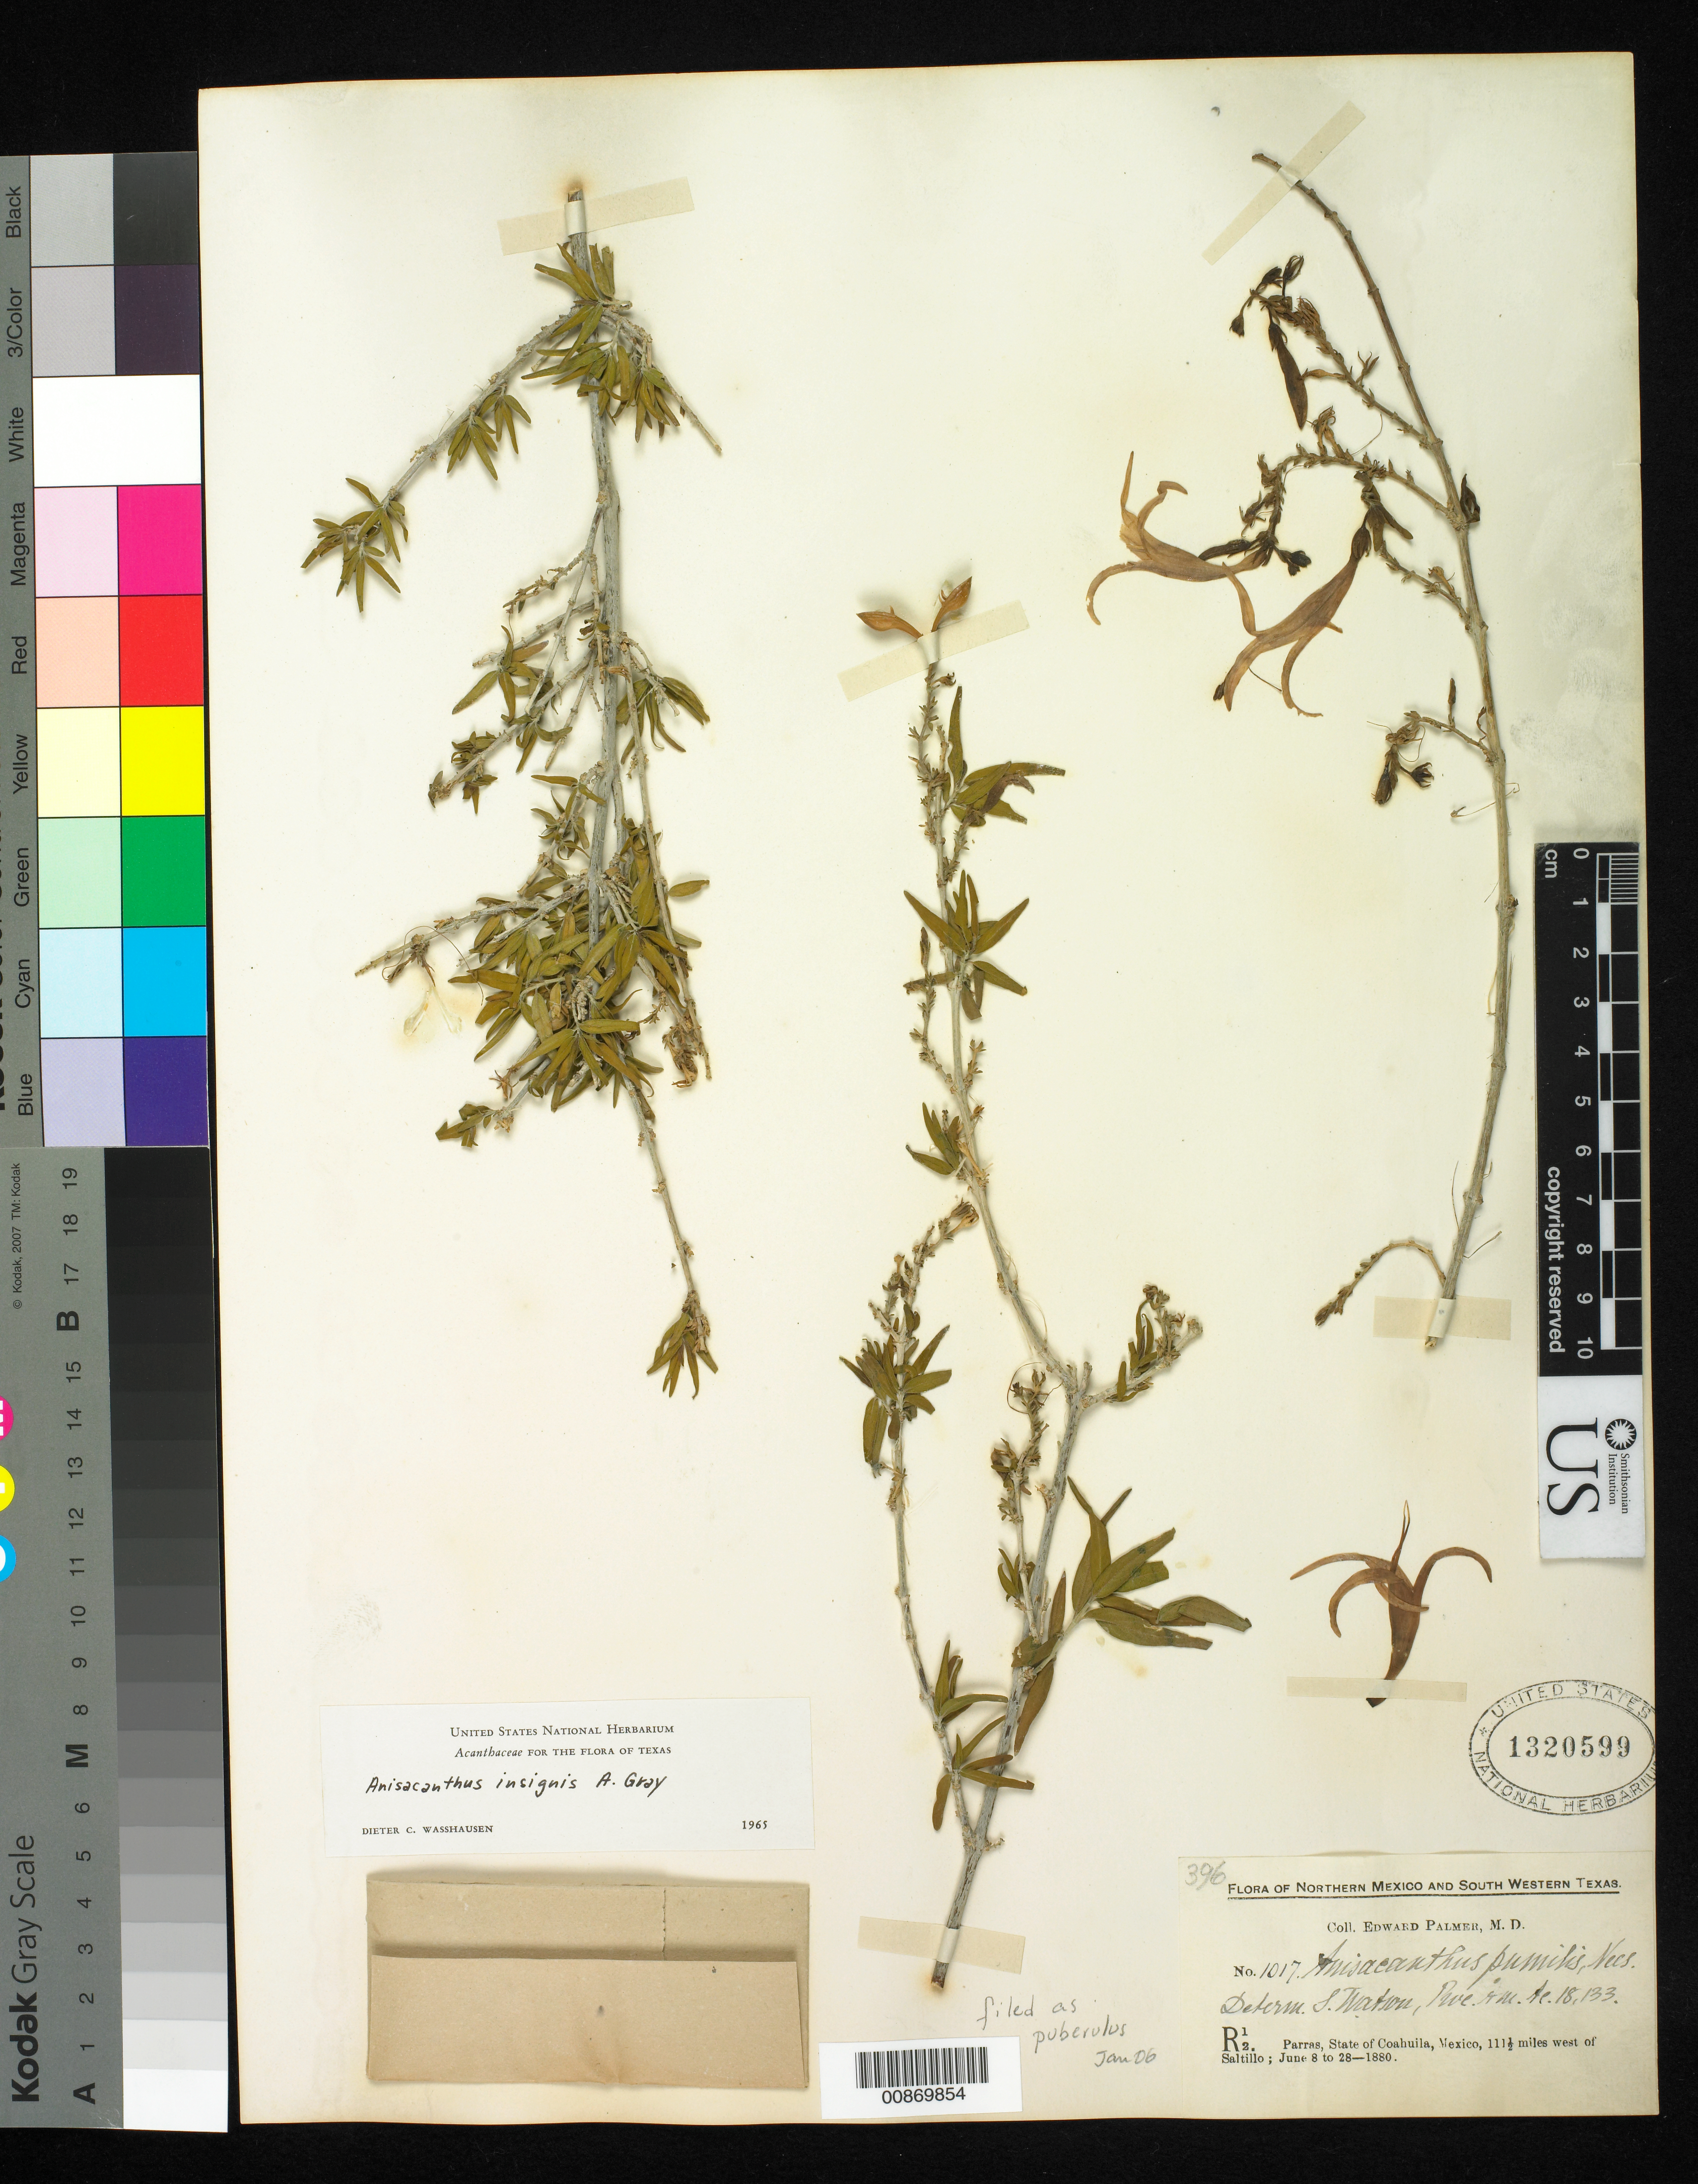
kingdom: Plantae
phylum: Tracheophyta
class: Magnoliopsida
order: Lamiales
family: Acanthaceae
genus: Anisacanthus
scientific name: Anisacanthus puberulus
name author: (Torr.) Henrickson & E.J. Lott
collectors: E. Palmer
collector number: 1017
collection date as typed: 08 Jun 1880 to 28 Jun 1880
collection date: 1880-06-08/1880-06-28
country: Mexico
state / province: Coahuila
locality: R12. Parras, Coahuila, 111½ miles west of Saltillo.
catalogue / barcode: US 1320599